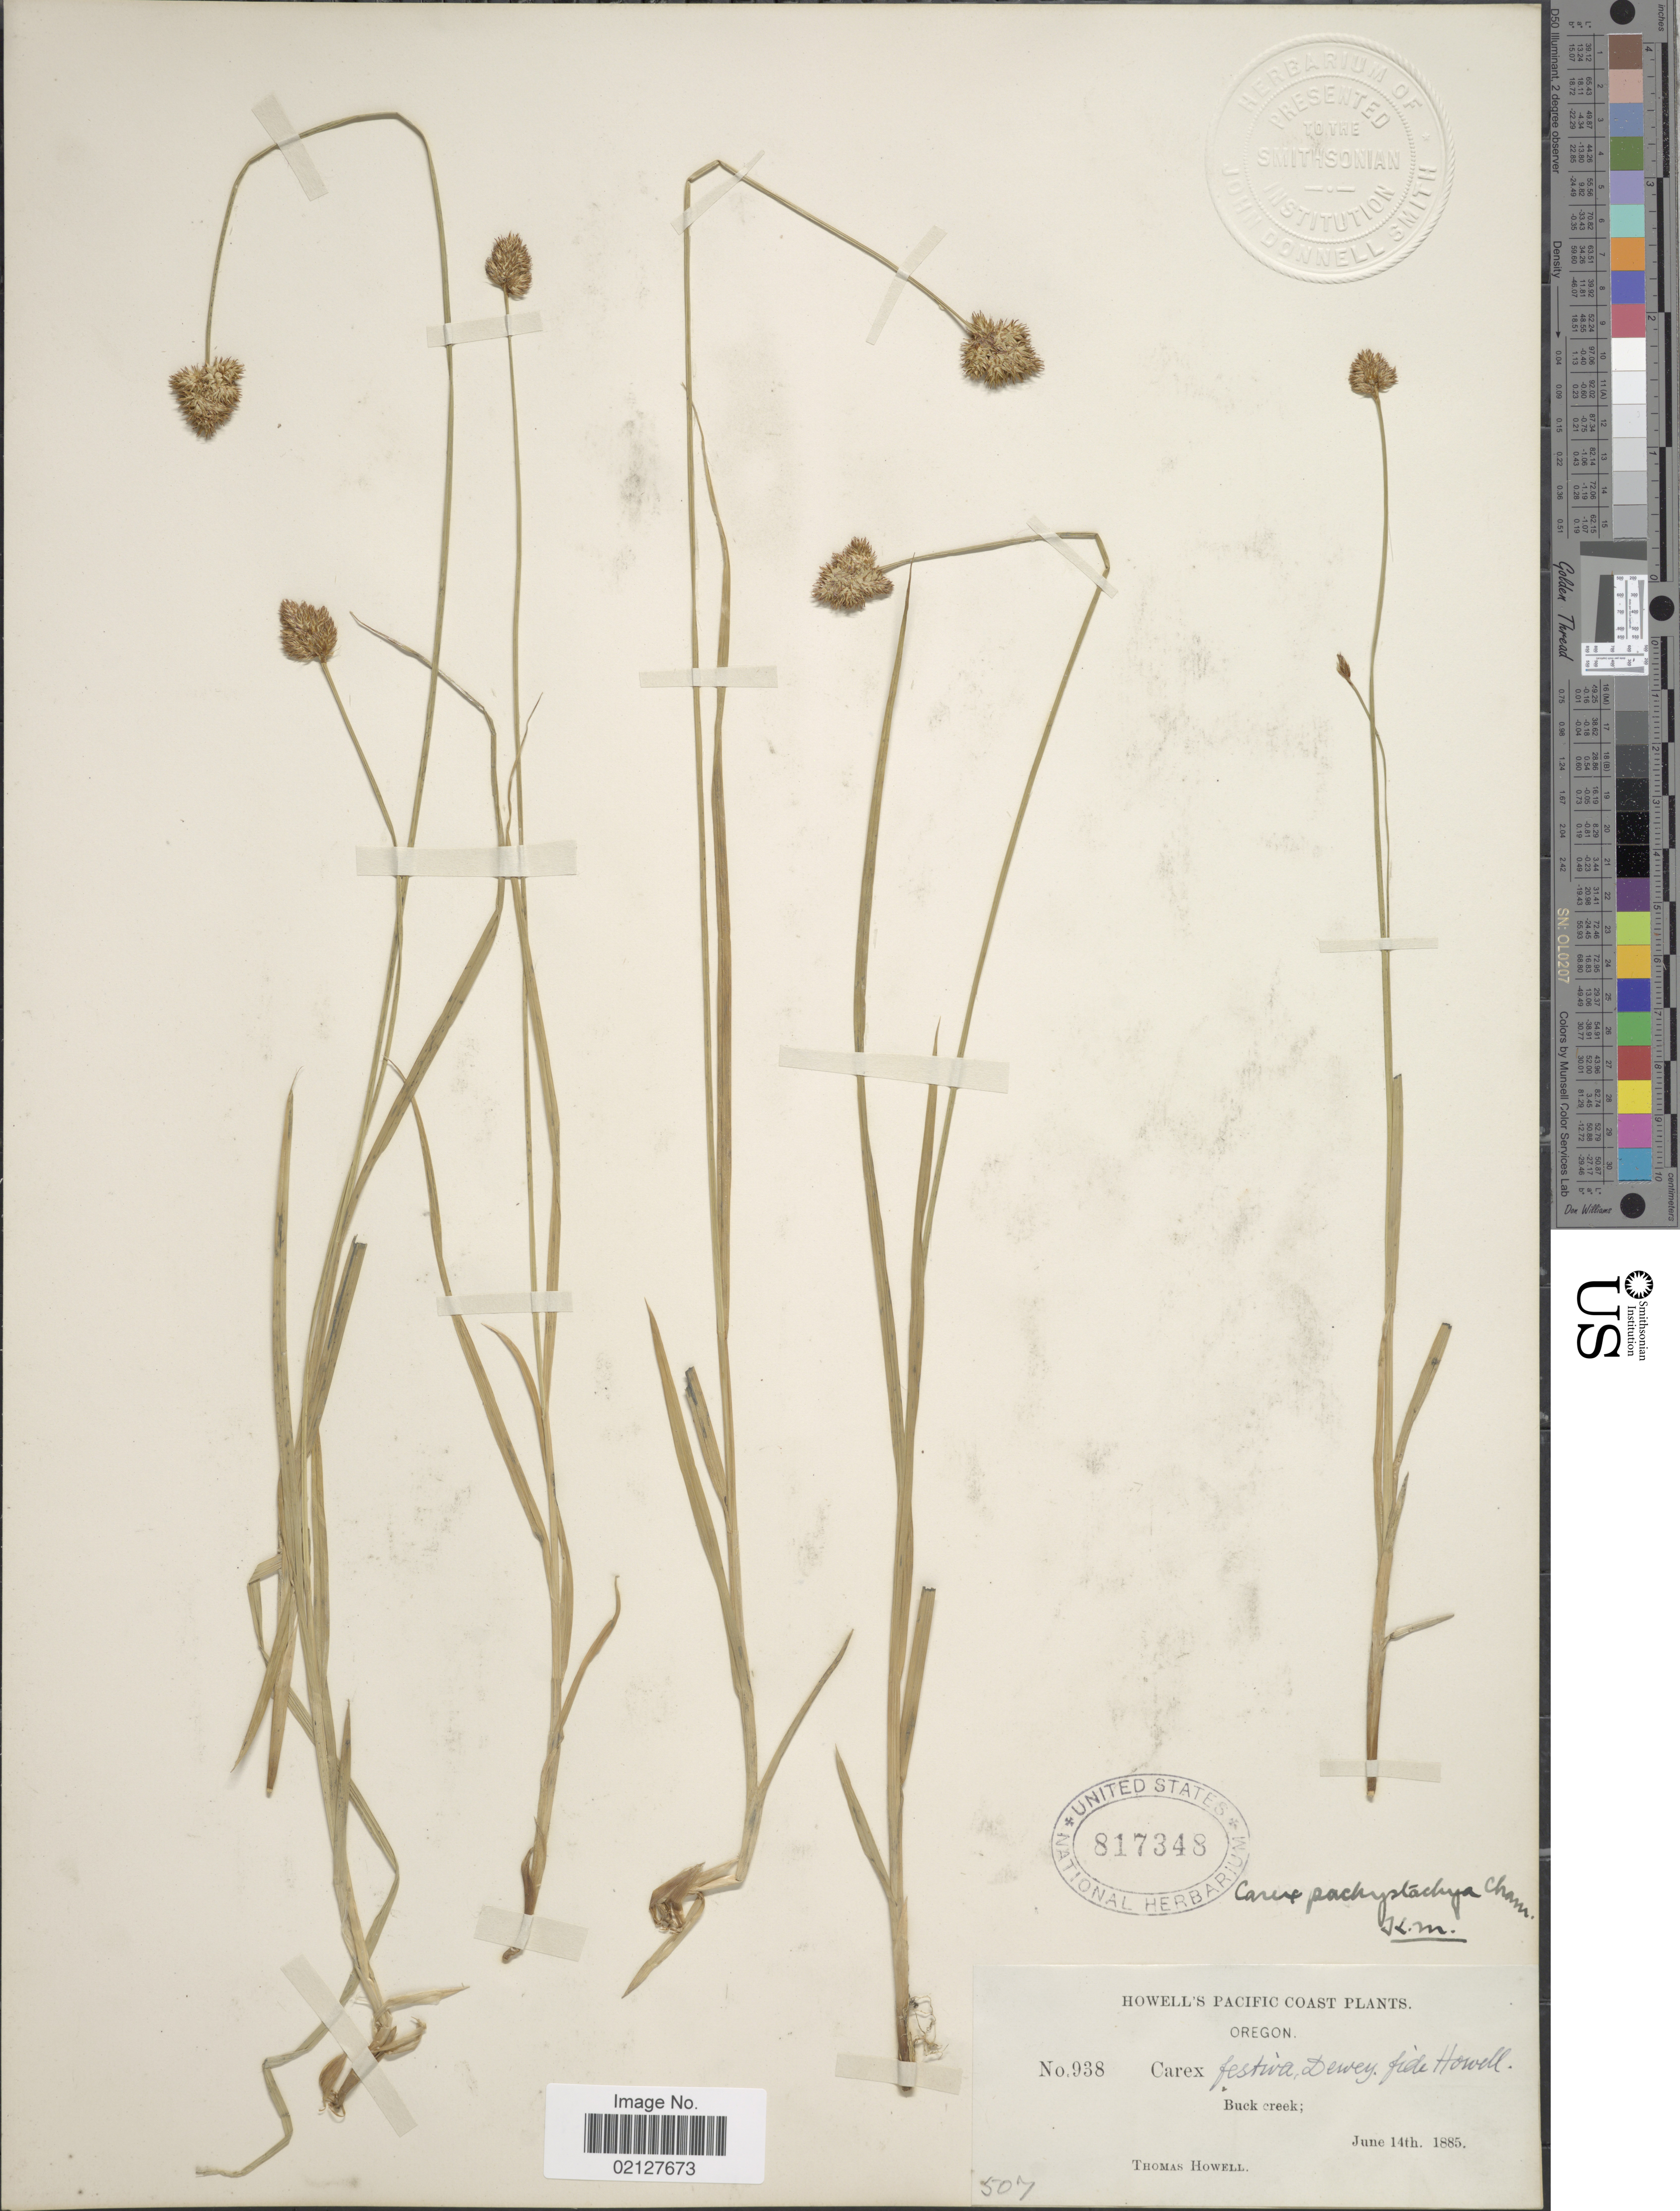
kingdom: Plantae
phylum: Tracheophyta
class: Liliopsida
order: Poales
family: Cyperaceae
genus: Carex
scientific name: Carex pachystachya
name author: Cham. ex Steud.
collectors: T. Howell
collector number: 938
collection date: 1885-06-14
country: United States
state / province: Oregon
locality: Pacific Coast. Buck Creek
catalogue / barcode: US 817348